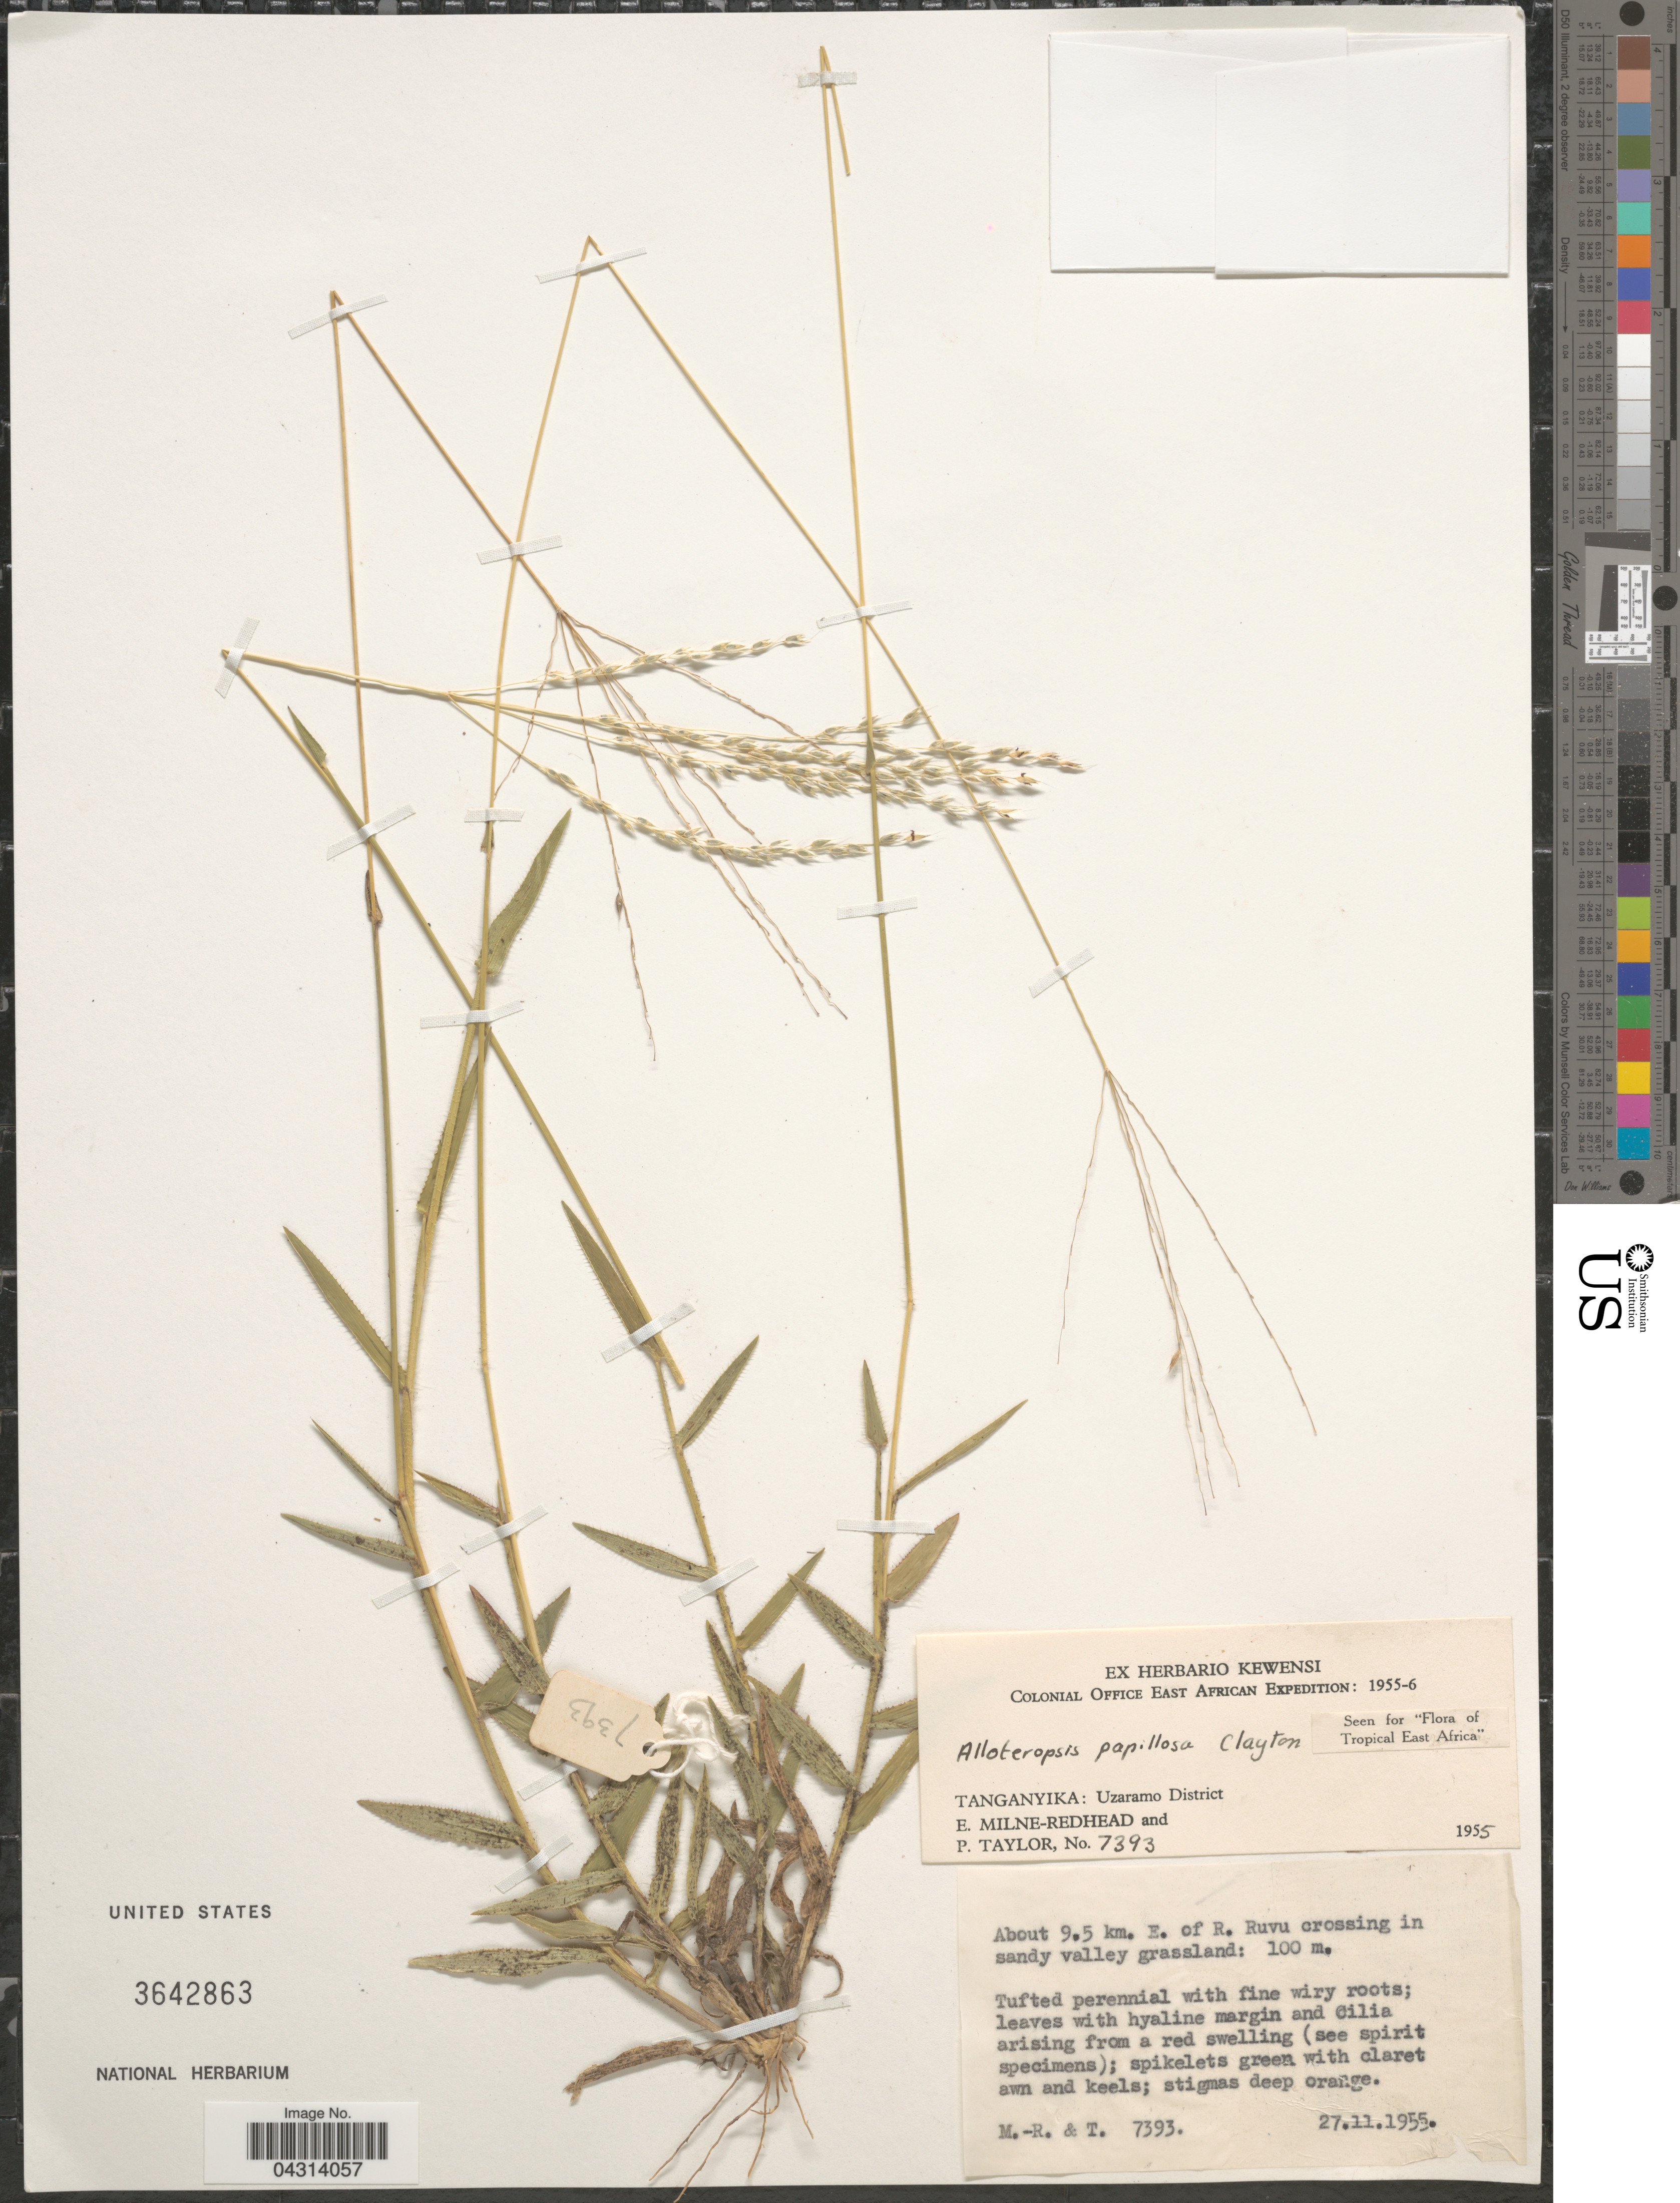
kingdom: Plantae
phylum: Tracheophyta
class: Liliopsida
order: Poales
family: Poaceae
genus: Alloteropsis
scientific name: Alloteropsis papillosa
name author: Clayton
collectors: E. W. Milne-Redhead & P. Taylor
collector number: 7393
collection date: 1955-11-27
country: Tanzania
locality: Colonial Office East African Expedition: 1955-6. Tanganyika: Uzaramo District. About 9.5 km. E. of R. Ruvu crossing in sandy valley grassland.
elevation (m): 100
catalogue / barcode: US 3642863